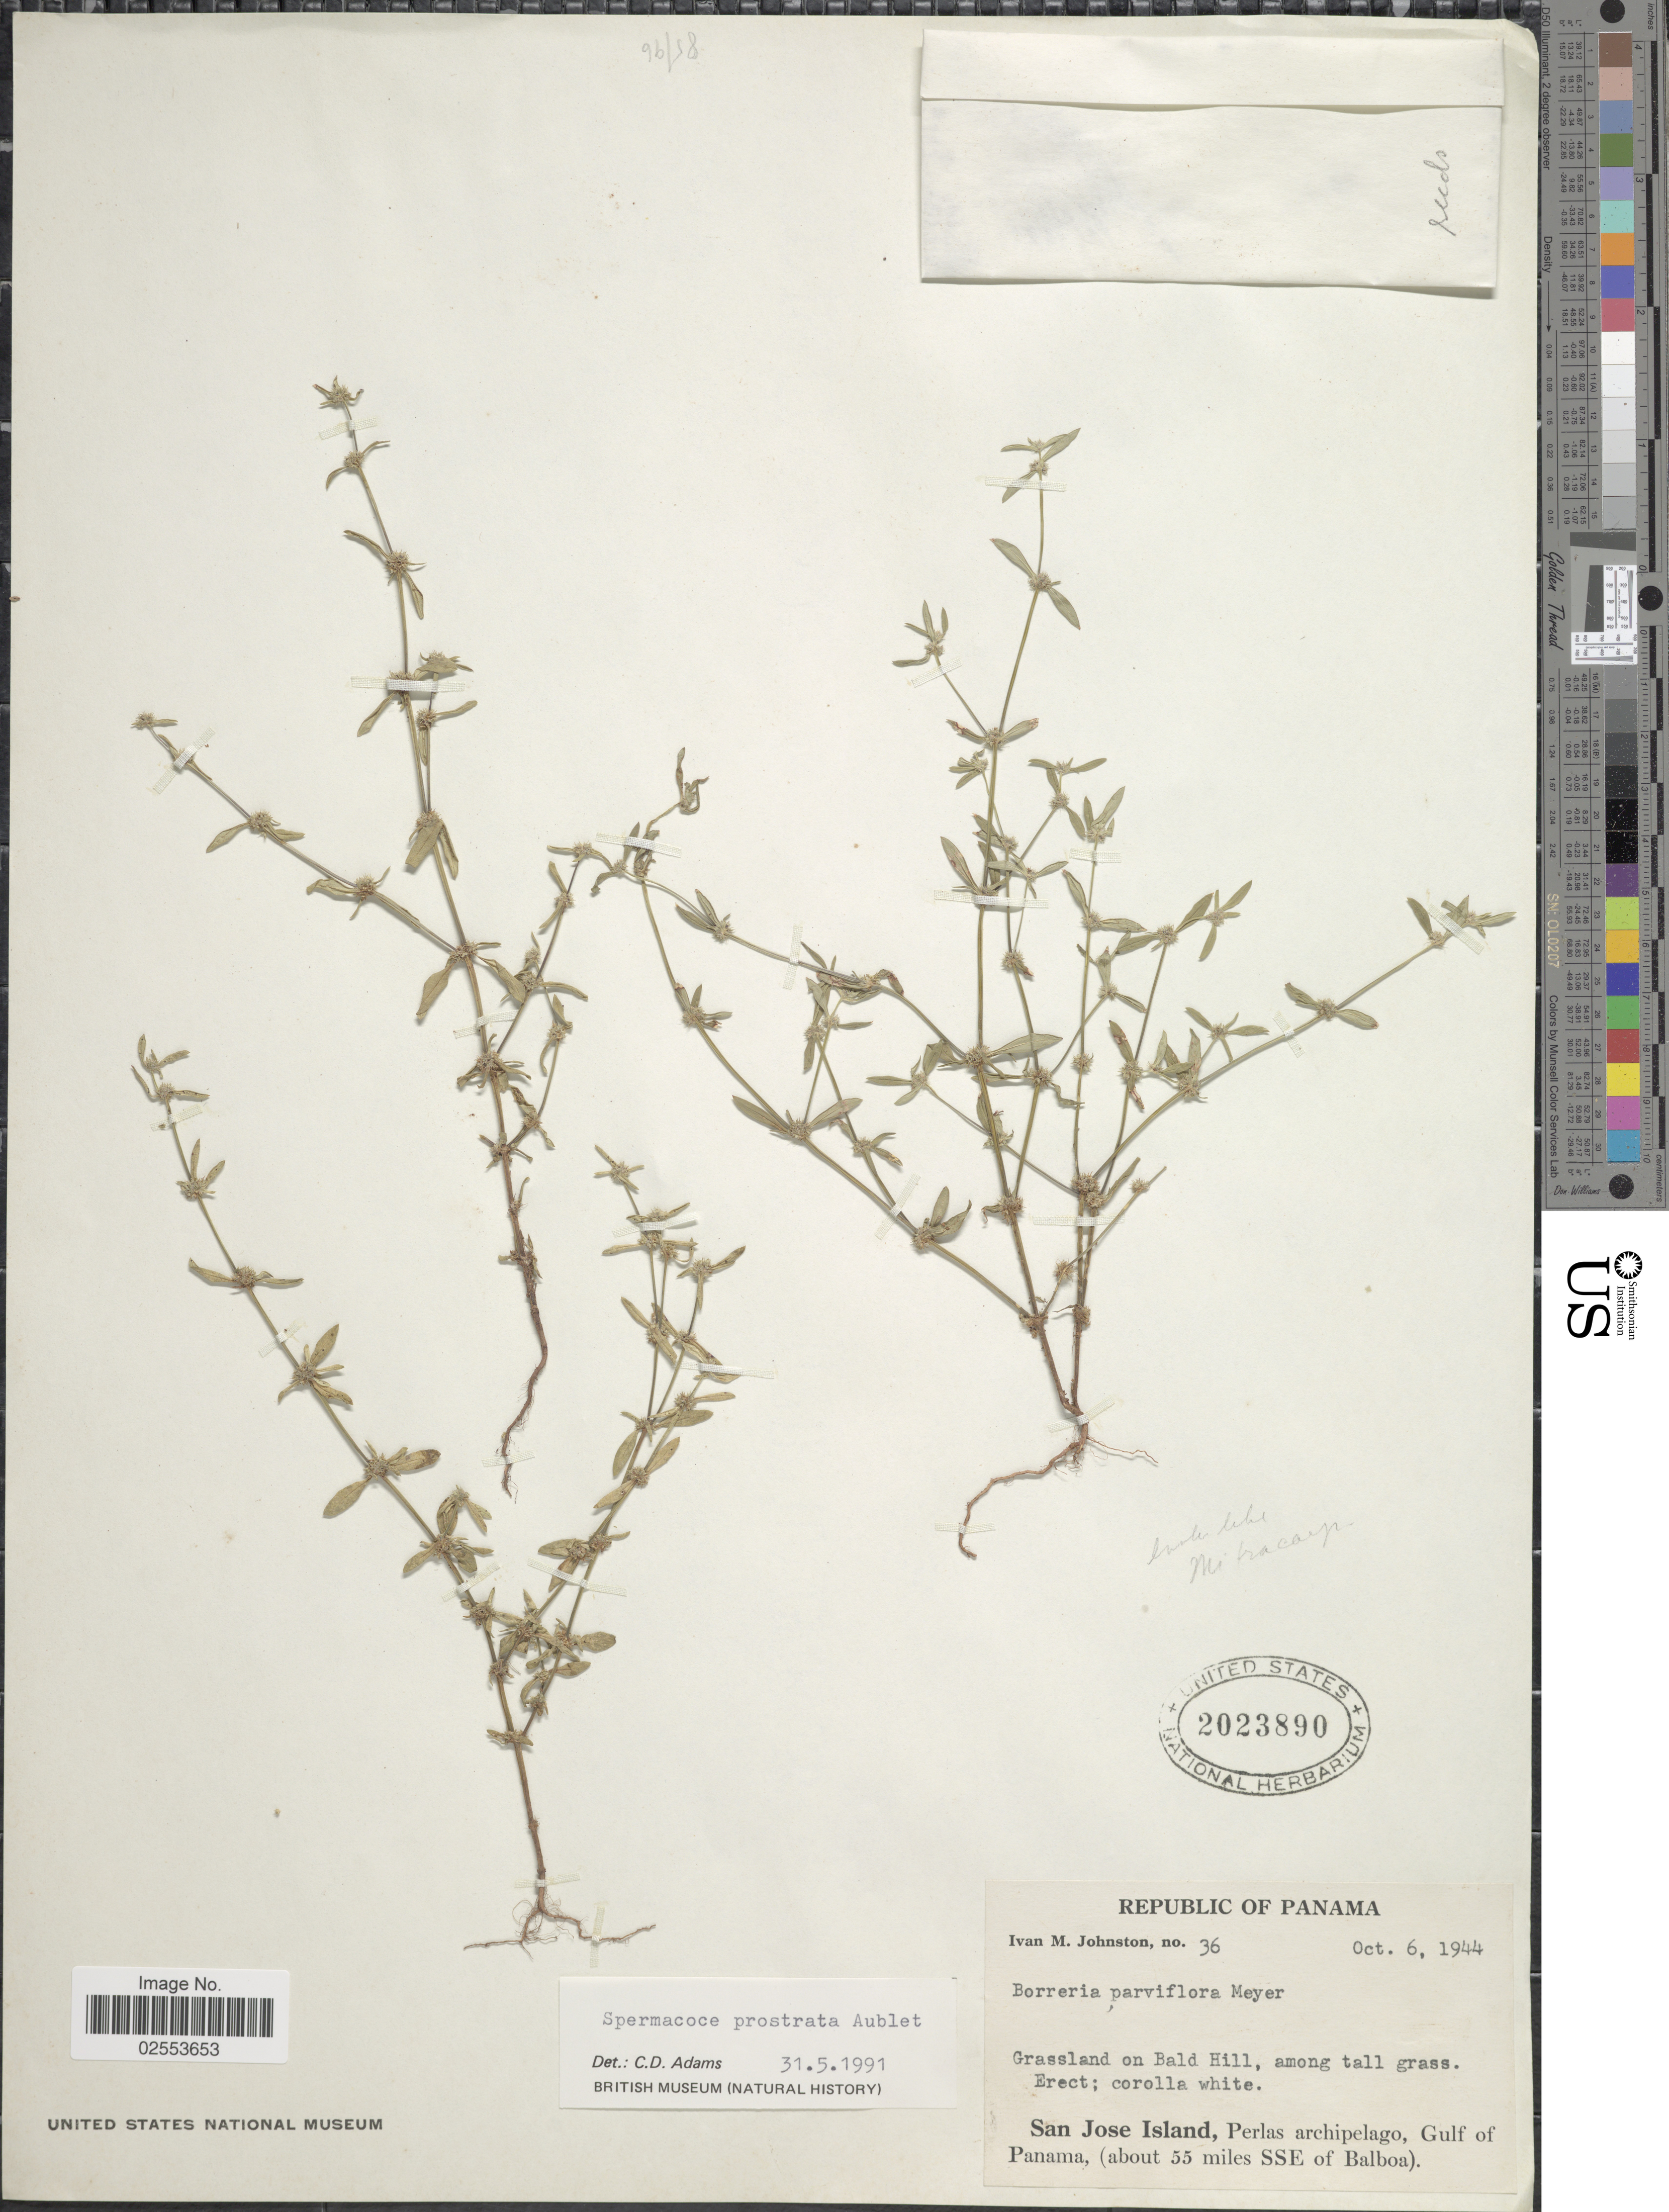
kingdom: Plantae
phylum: Tracheophyta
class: Magnoliopsida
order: Gentianales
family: Rubiaceae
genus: Spermacoce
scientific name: Spermacoce prostrata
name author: Aubl.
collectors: I.M. Johnston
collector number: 36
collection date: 1944-10-06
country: Panama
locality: San Jose Island, Perlas archipelago, Gulf of Panama, (about 55 miles SSE of Balboa), Grassland on Bald Hill.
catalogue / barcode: US 202890